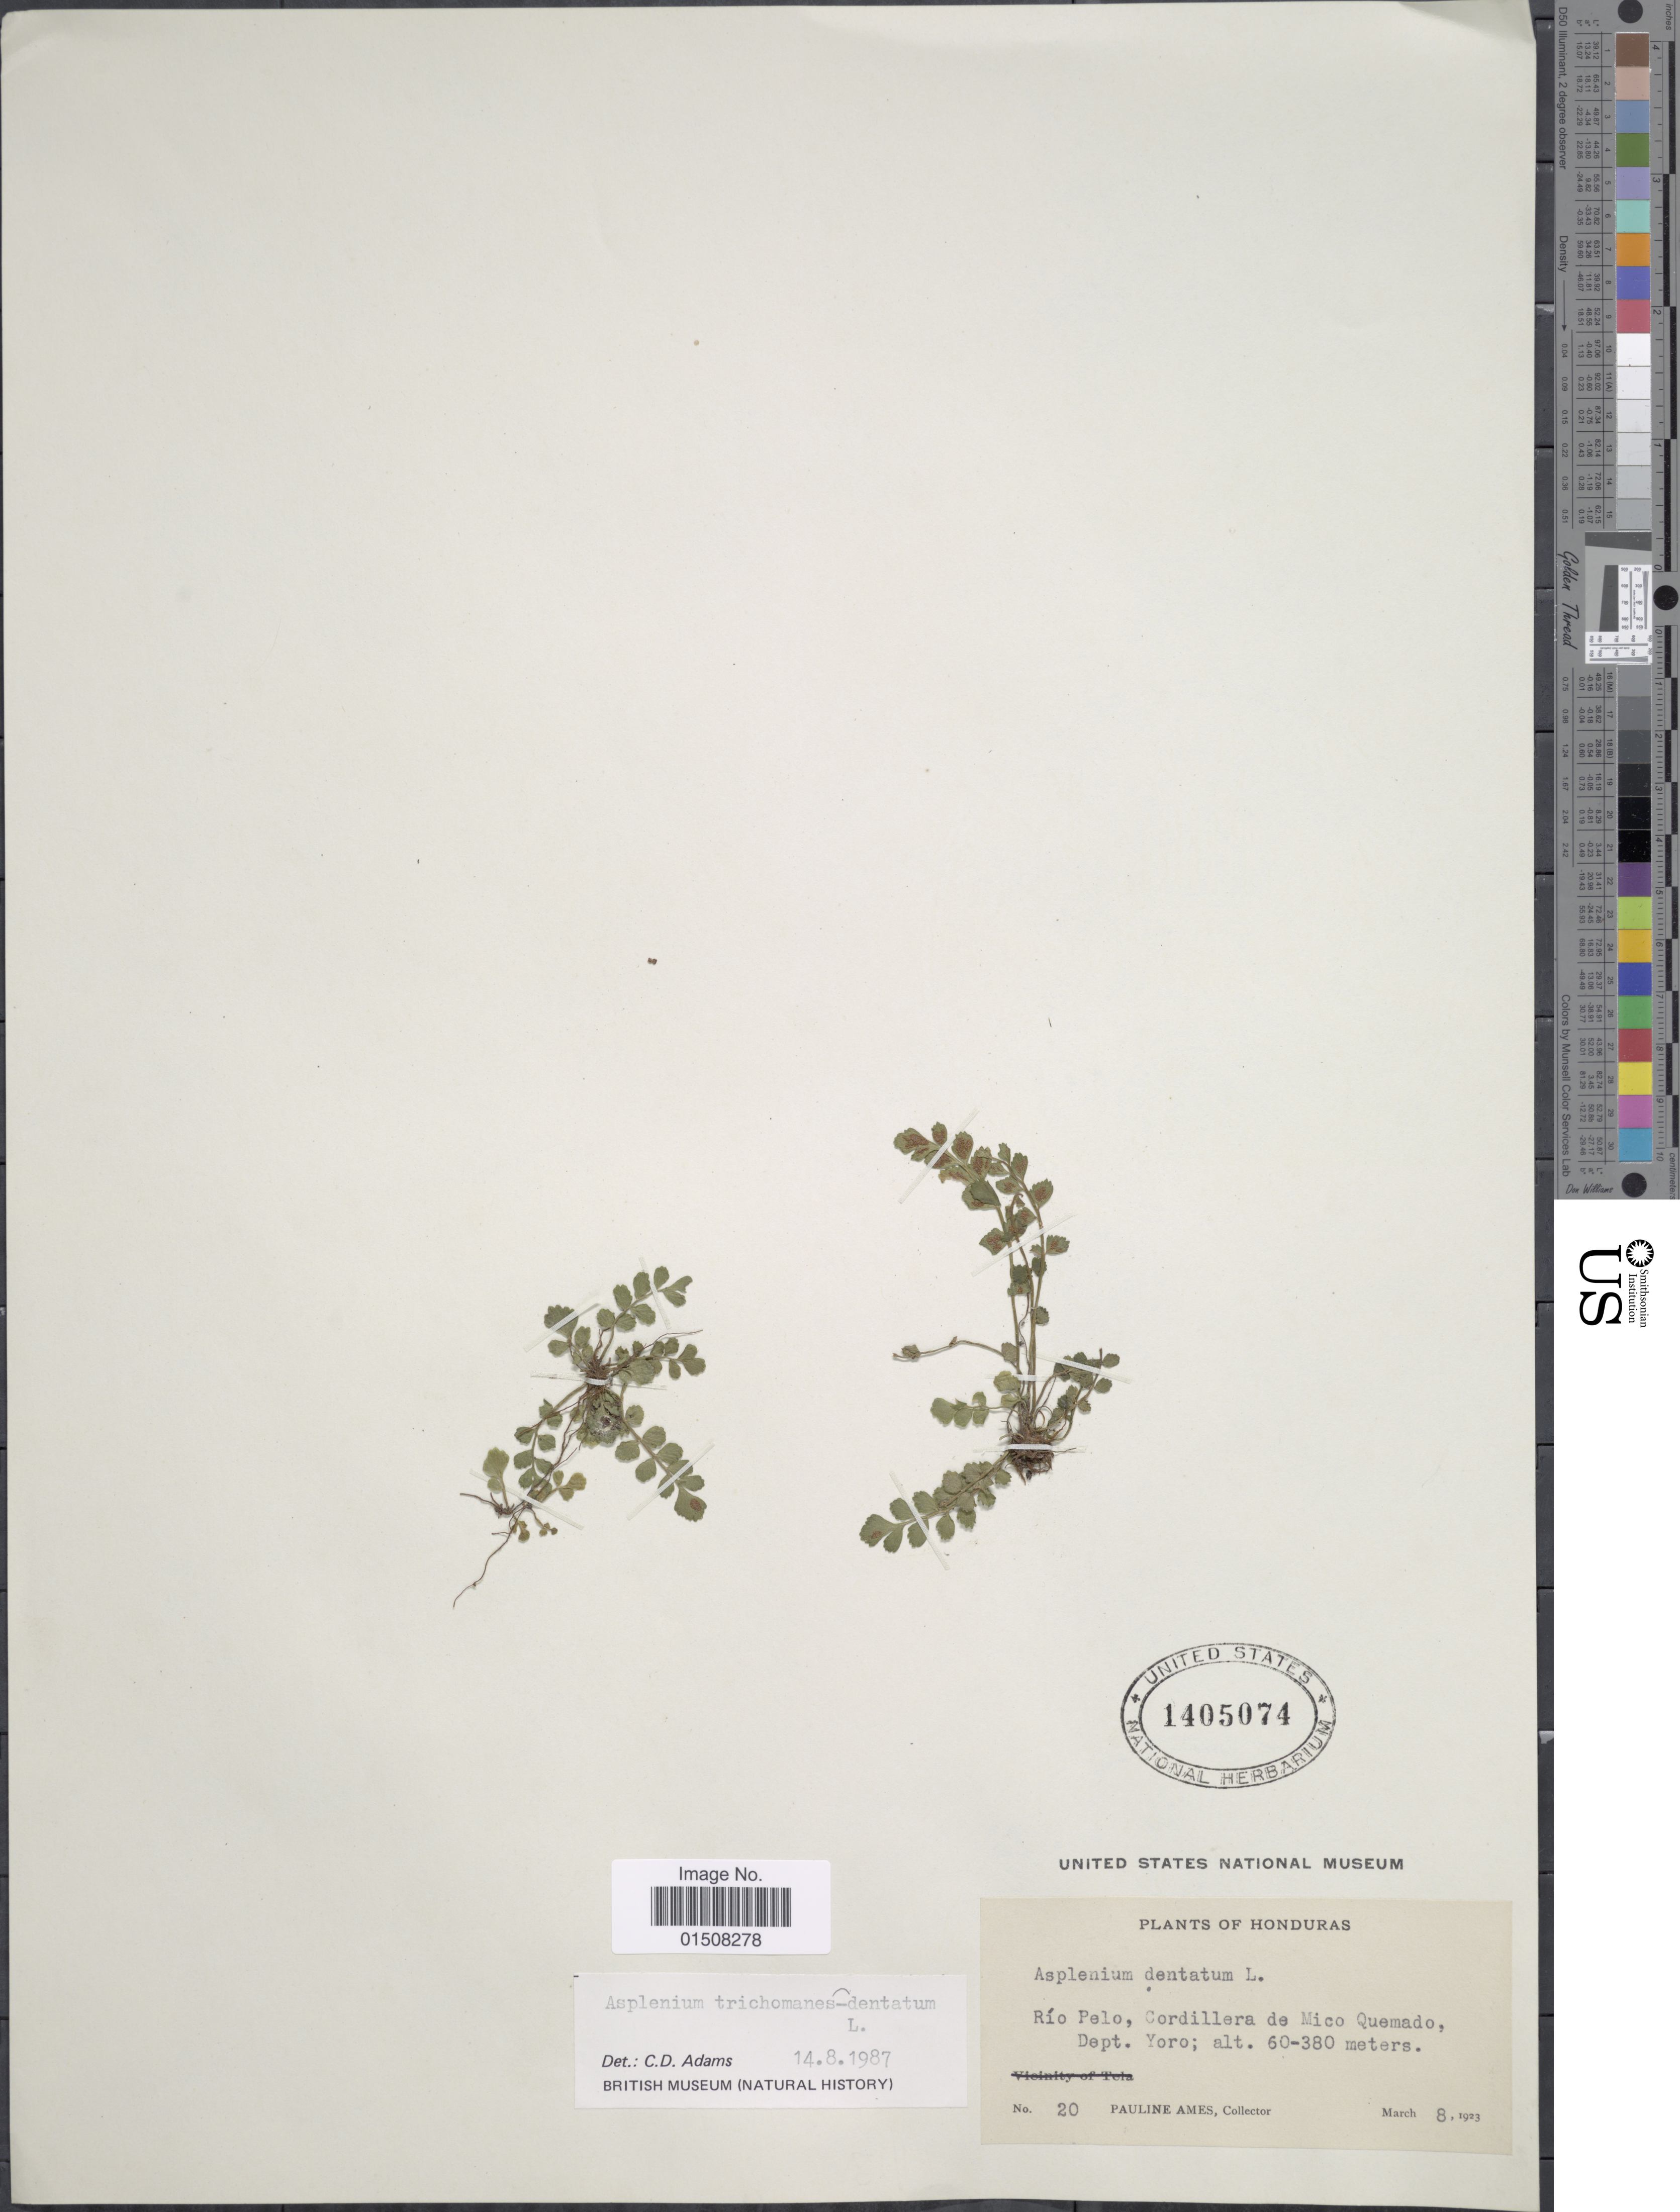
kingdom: Plantae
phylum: Tracheophyta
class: Polypodiopsida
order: Polypodiales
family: Aspleniaceae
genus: Asplenium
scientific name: Asplenium trichomanes-dentatum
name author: L.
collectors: P. Ames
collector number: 20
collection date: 1923-03-08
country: Honduras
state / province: Yoro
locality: Río Pelo, Cordillera de Mico Quemado, Dept. Yoro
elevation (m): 60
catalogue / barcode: US 1405074